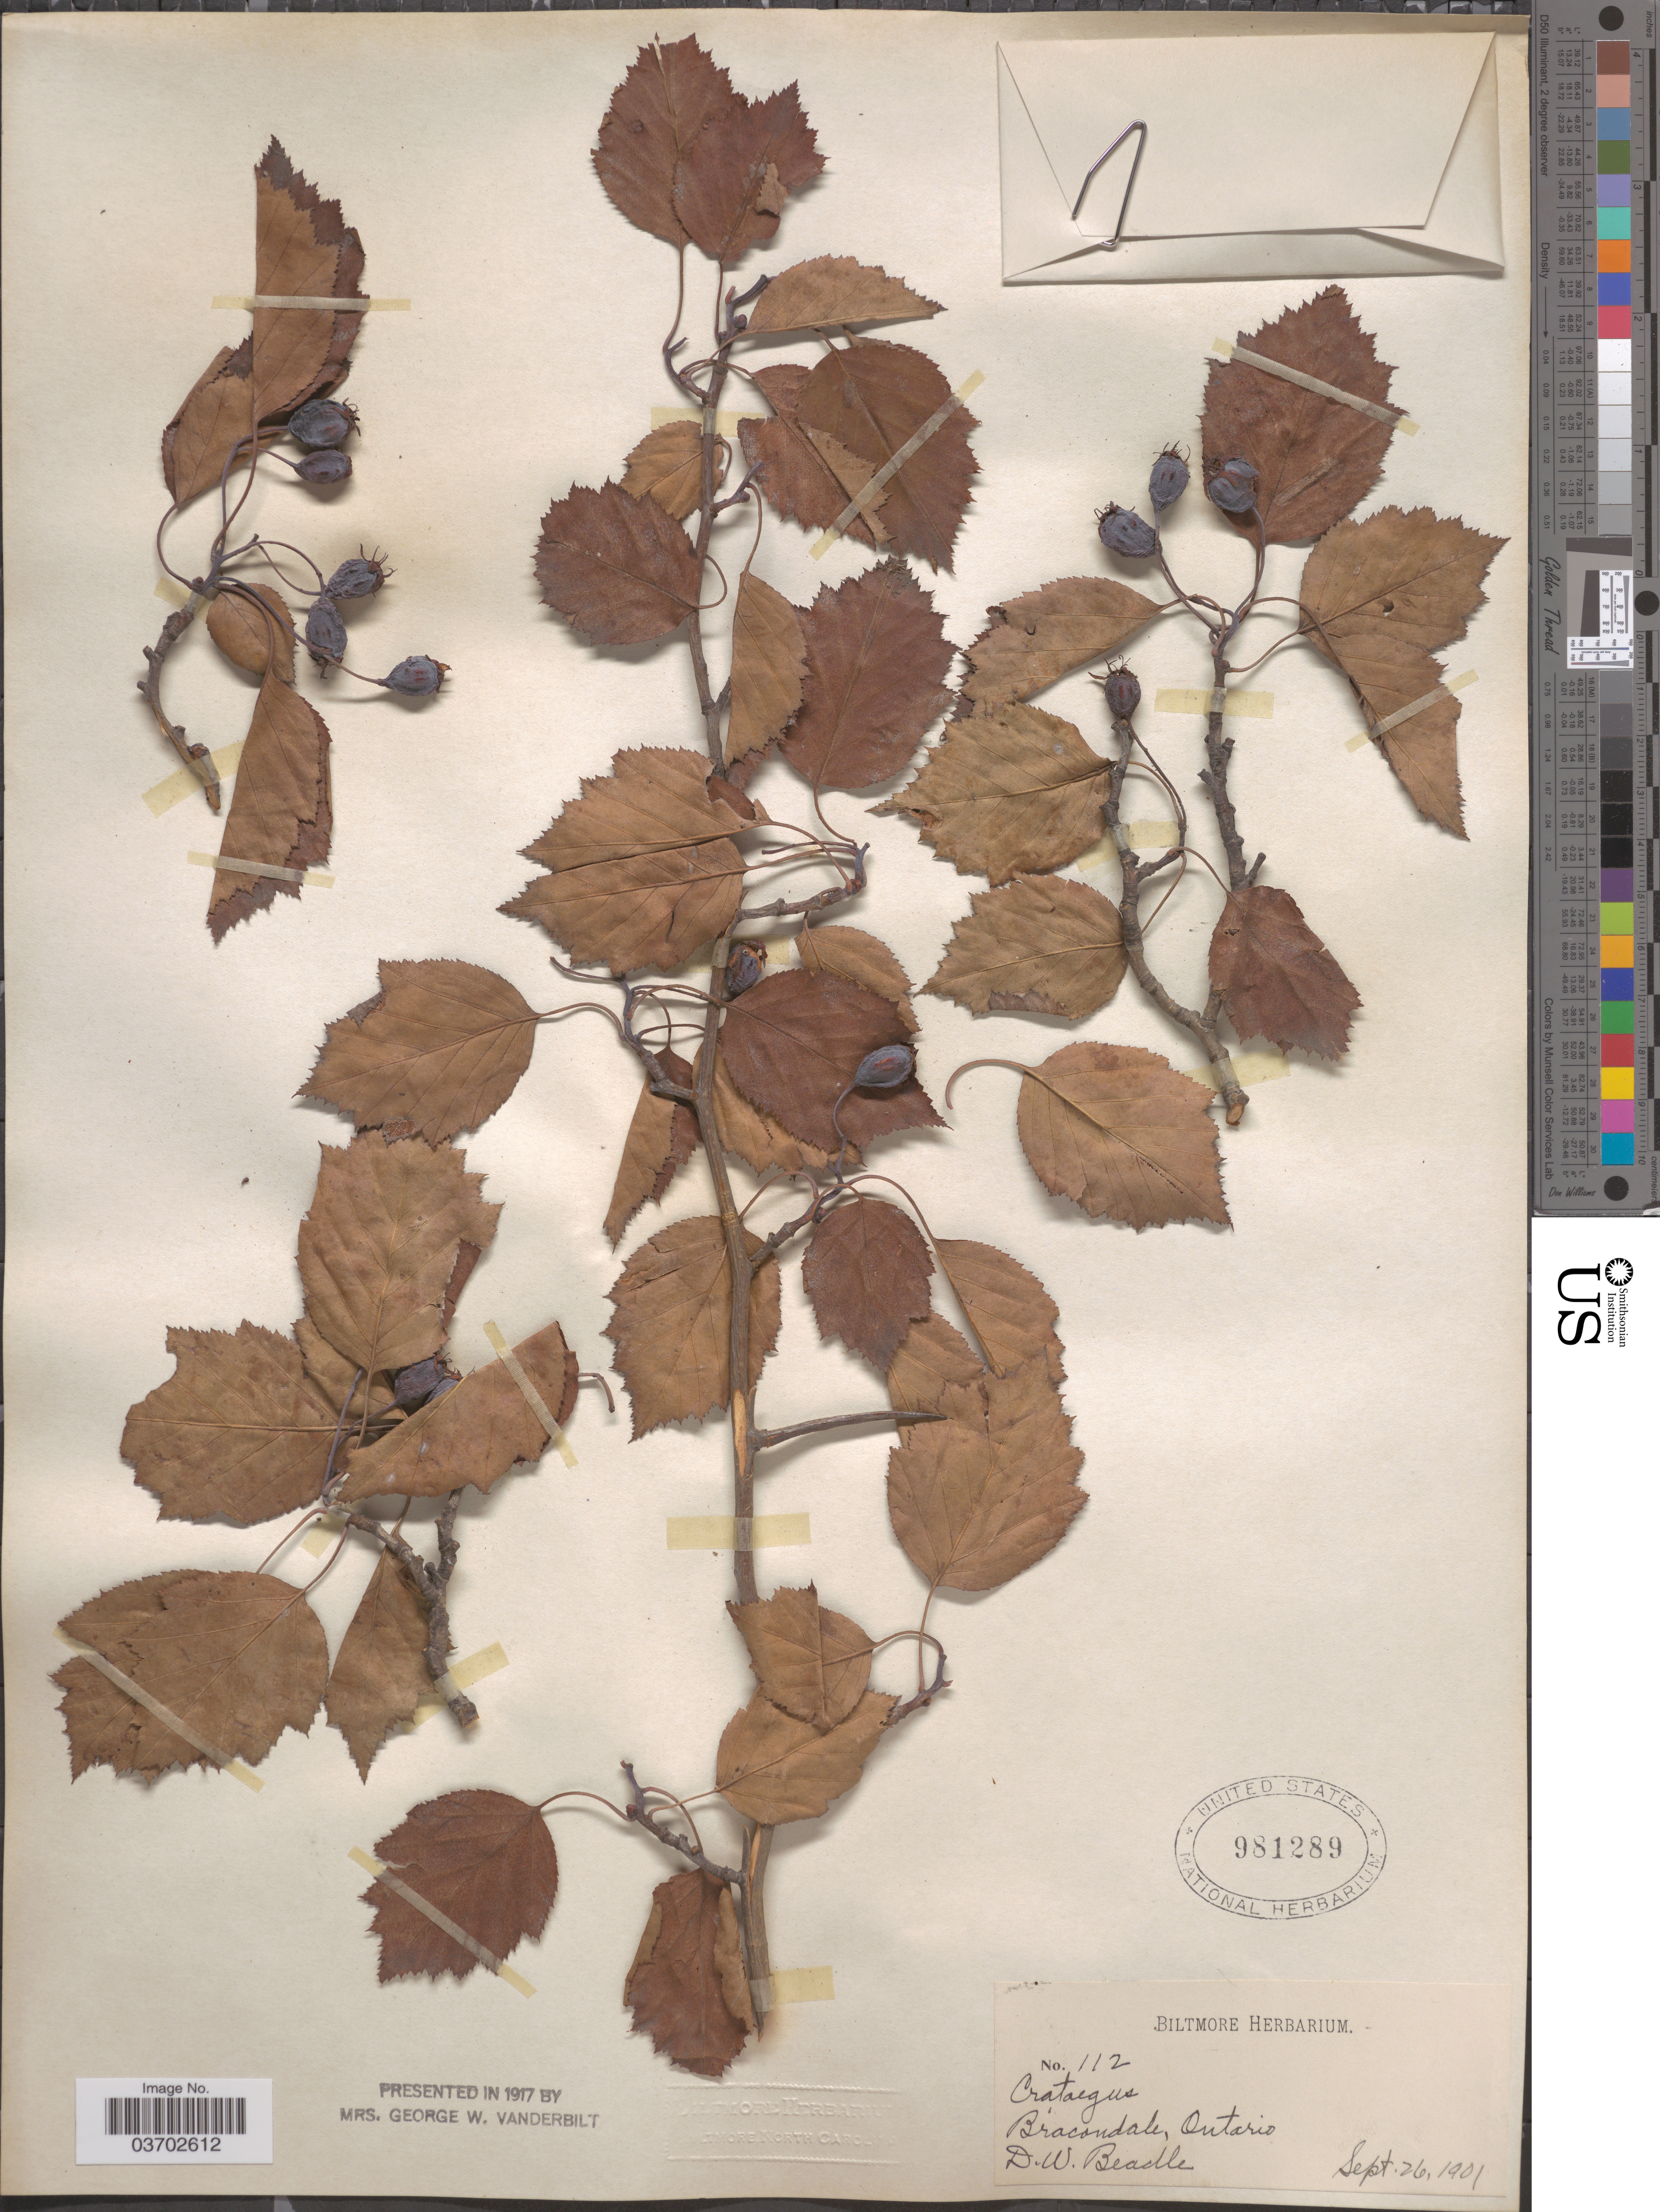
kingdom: Plantae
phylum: Tracheophyta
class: Magnoliopsida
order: Rosales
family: Rosaceae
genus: Crataegus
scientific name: Crataegus sp.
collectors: D. Beadle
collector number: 112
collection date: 1901-09-26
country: Canada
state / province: Ontario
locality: Bracondale.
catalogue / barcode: US 981289